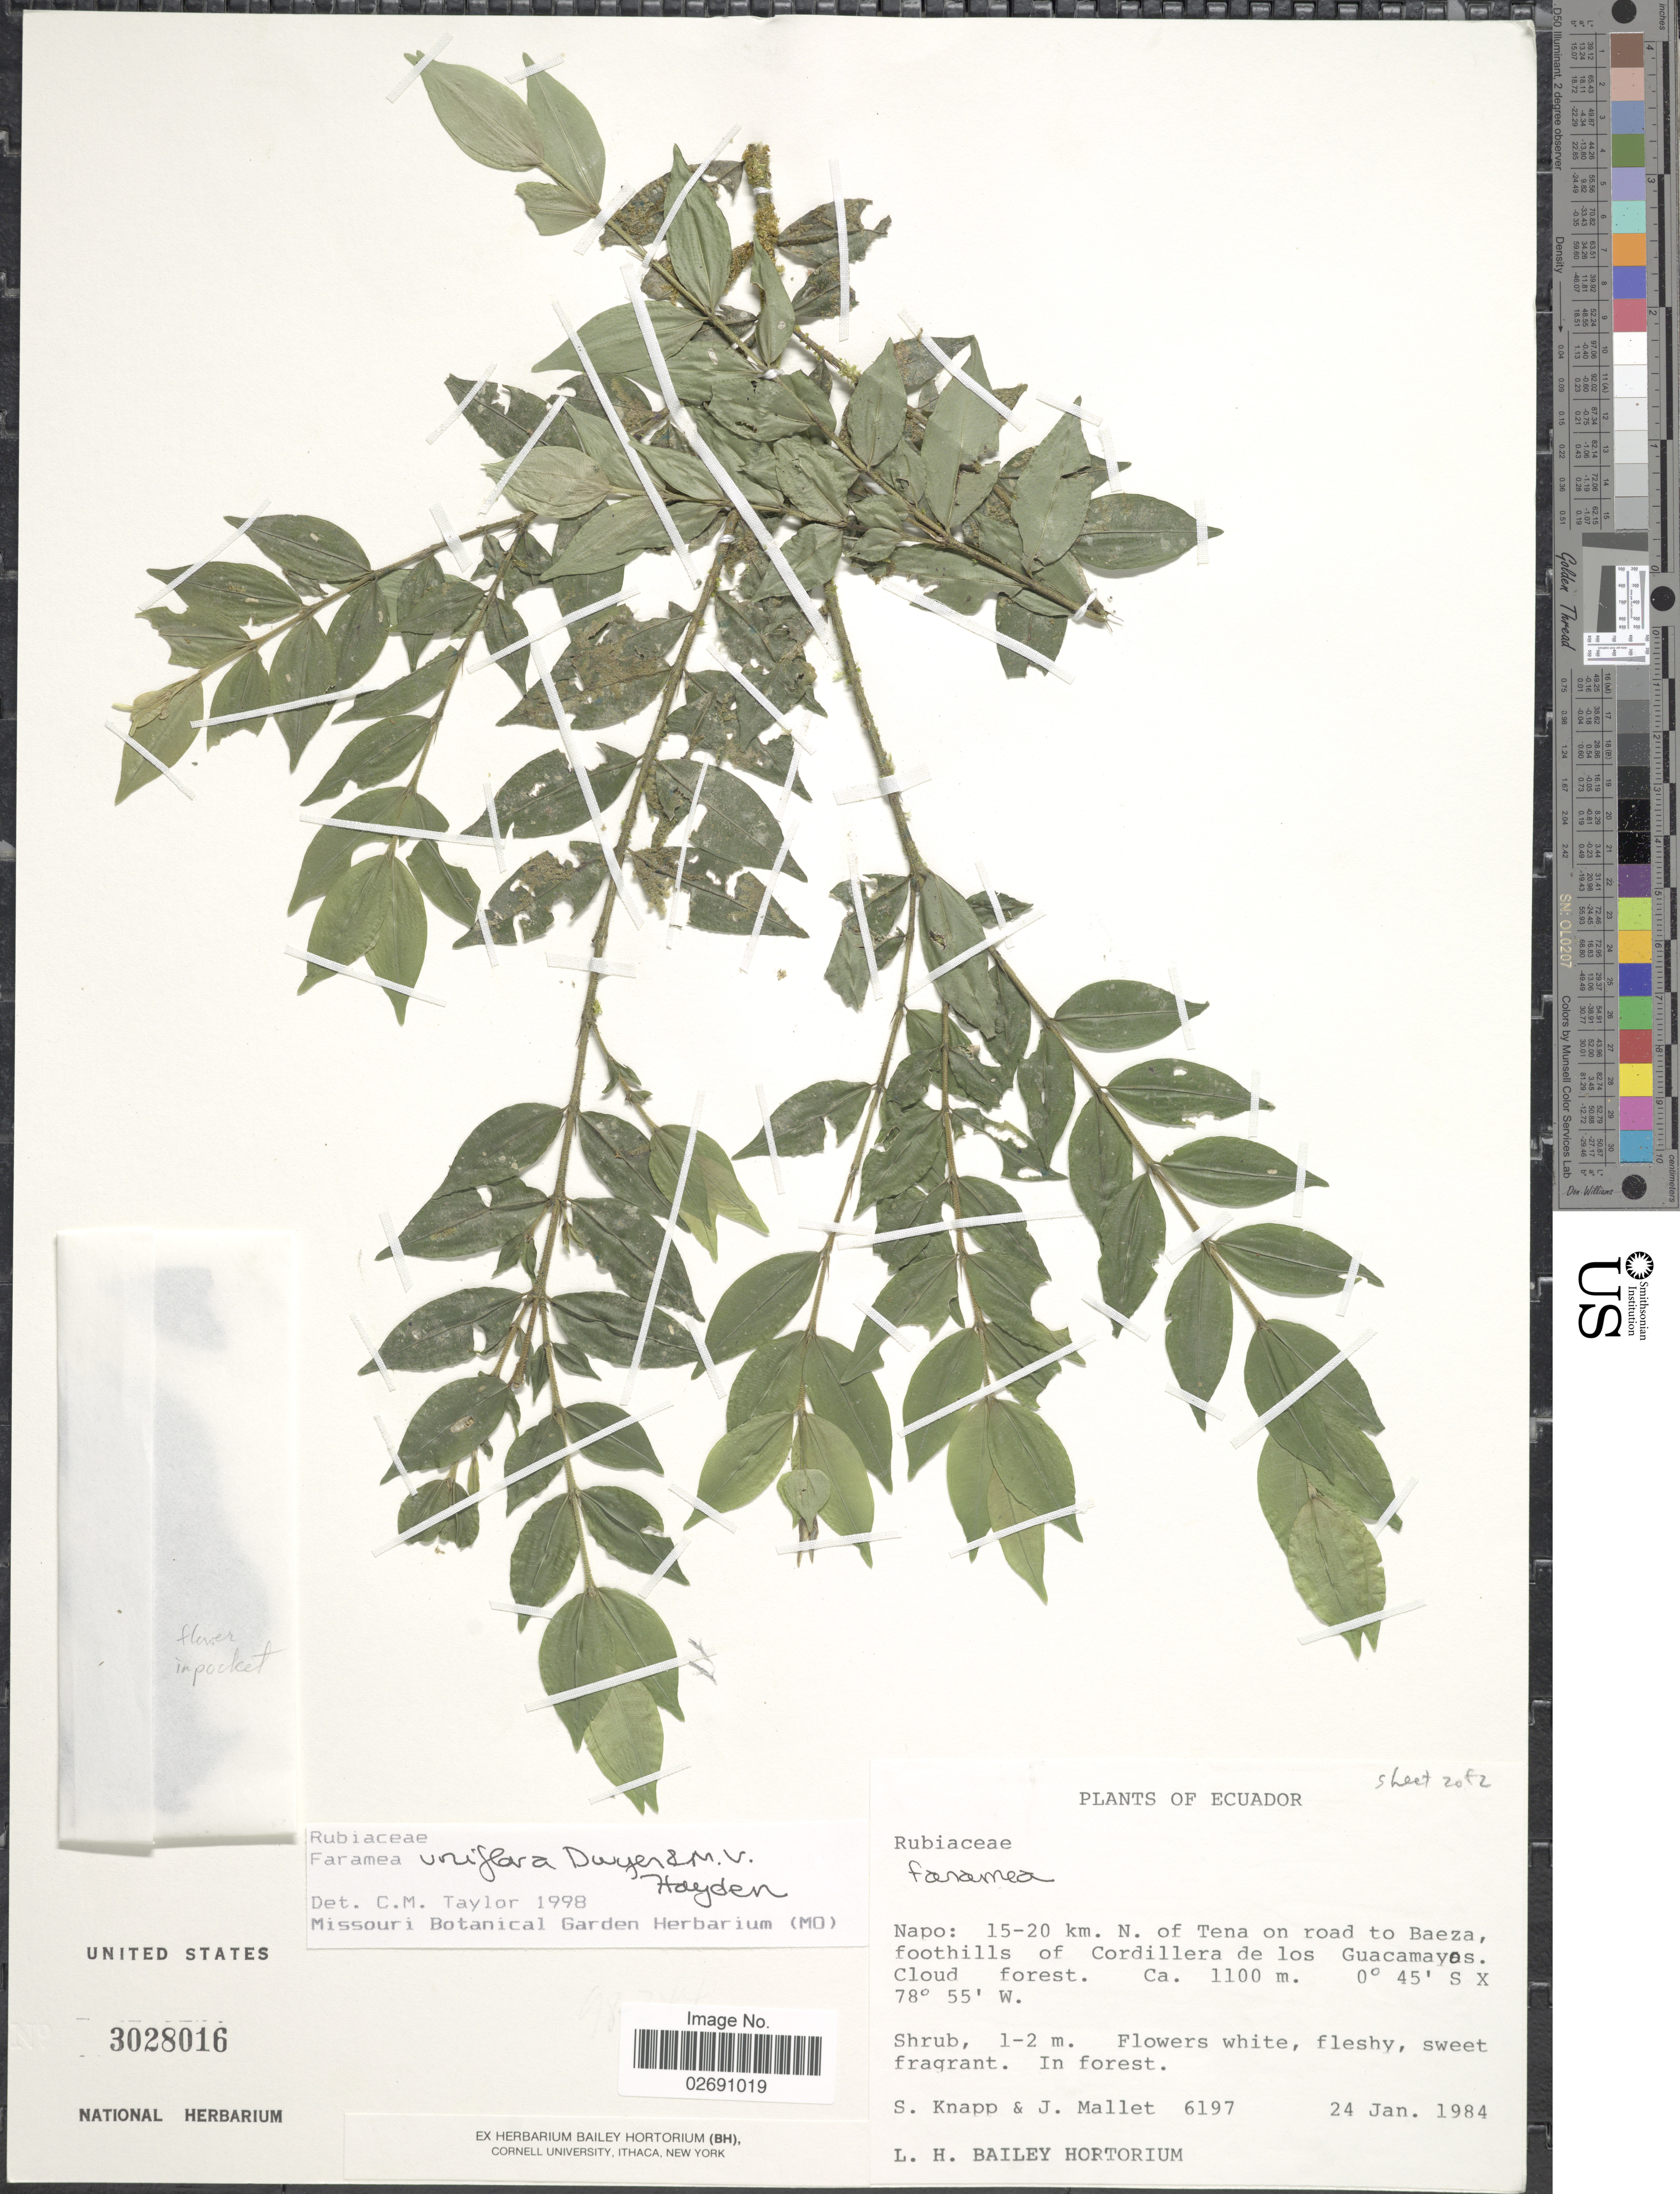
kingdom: Plantae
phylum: Tracheophyta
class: Magnoliopsida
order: Gentianales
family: Rubiaceae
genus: Faramea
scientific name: Faramea uniflora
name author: Dwyer & M.V. Hayden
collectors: S. Knapp & J. Mallett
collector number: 6197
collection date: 1984-01-24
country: Ecuador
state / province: Napo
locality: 15-20 km. N .of Tena on road to Baeza, foothills of Cordillera de los Guacamayos, Cloud forest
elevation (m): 1100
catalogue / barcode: US 3028016